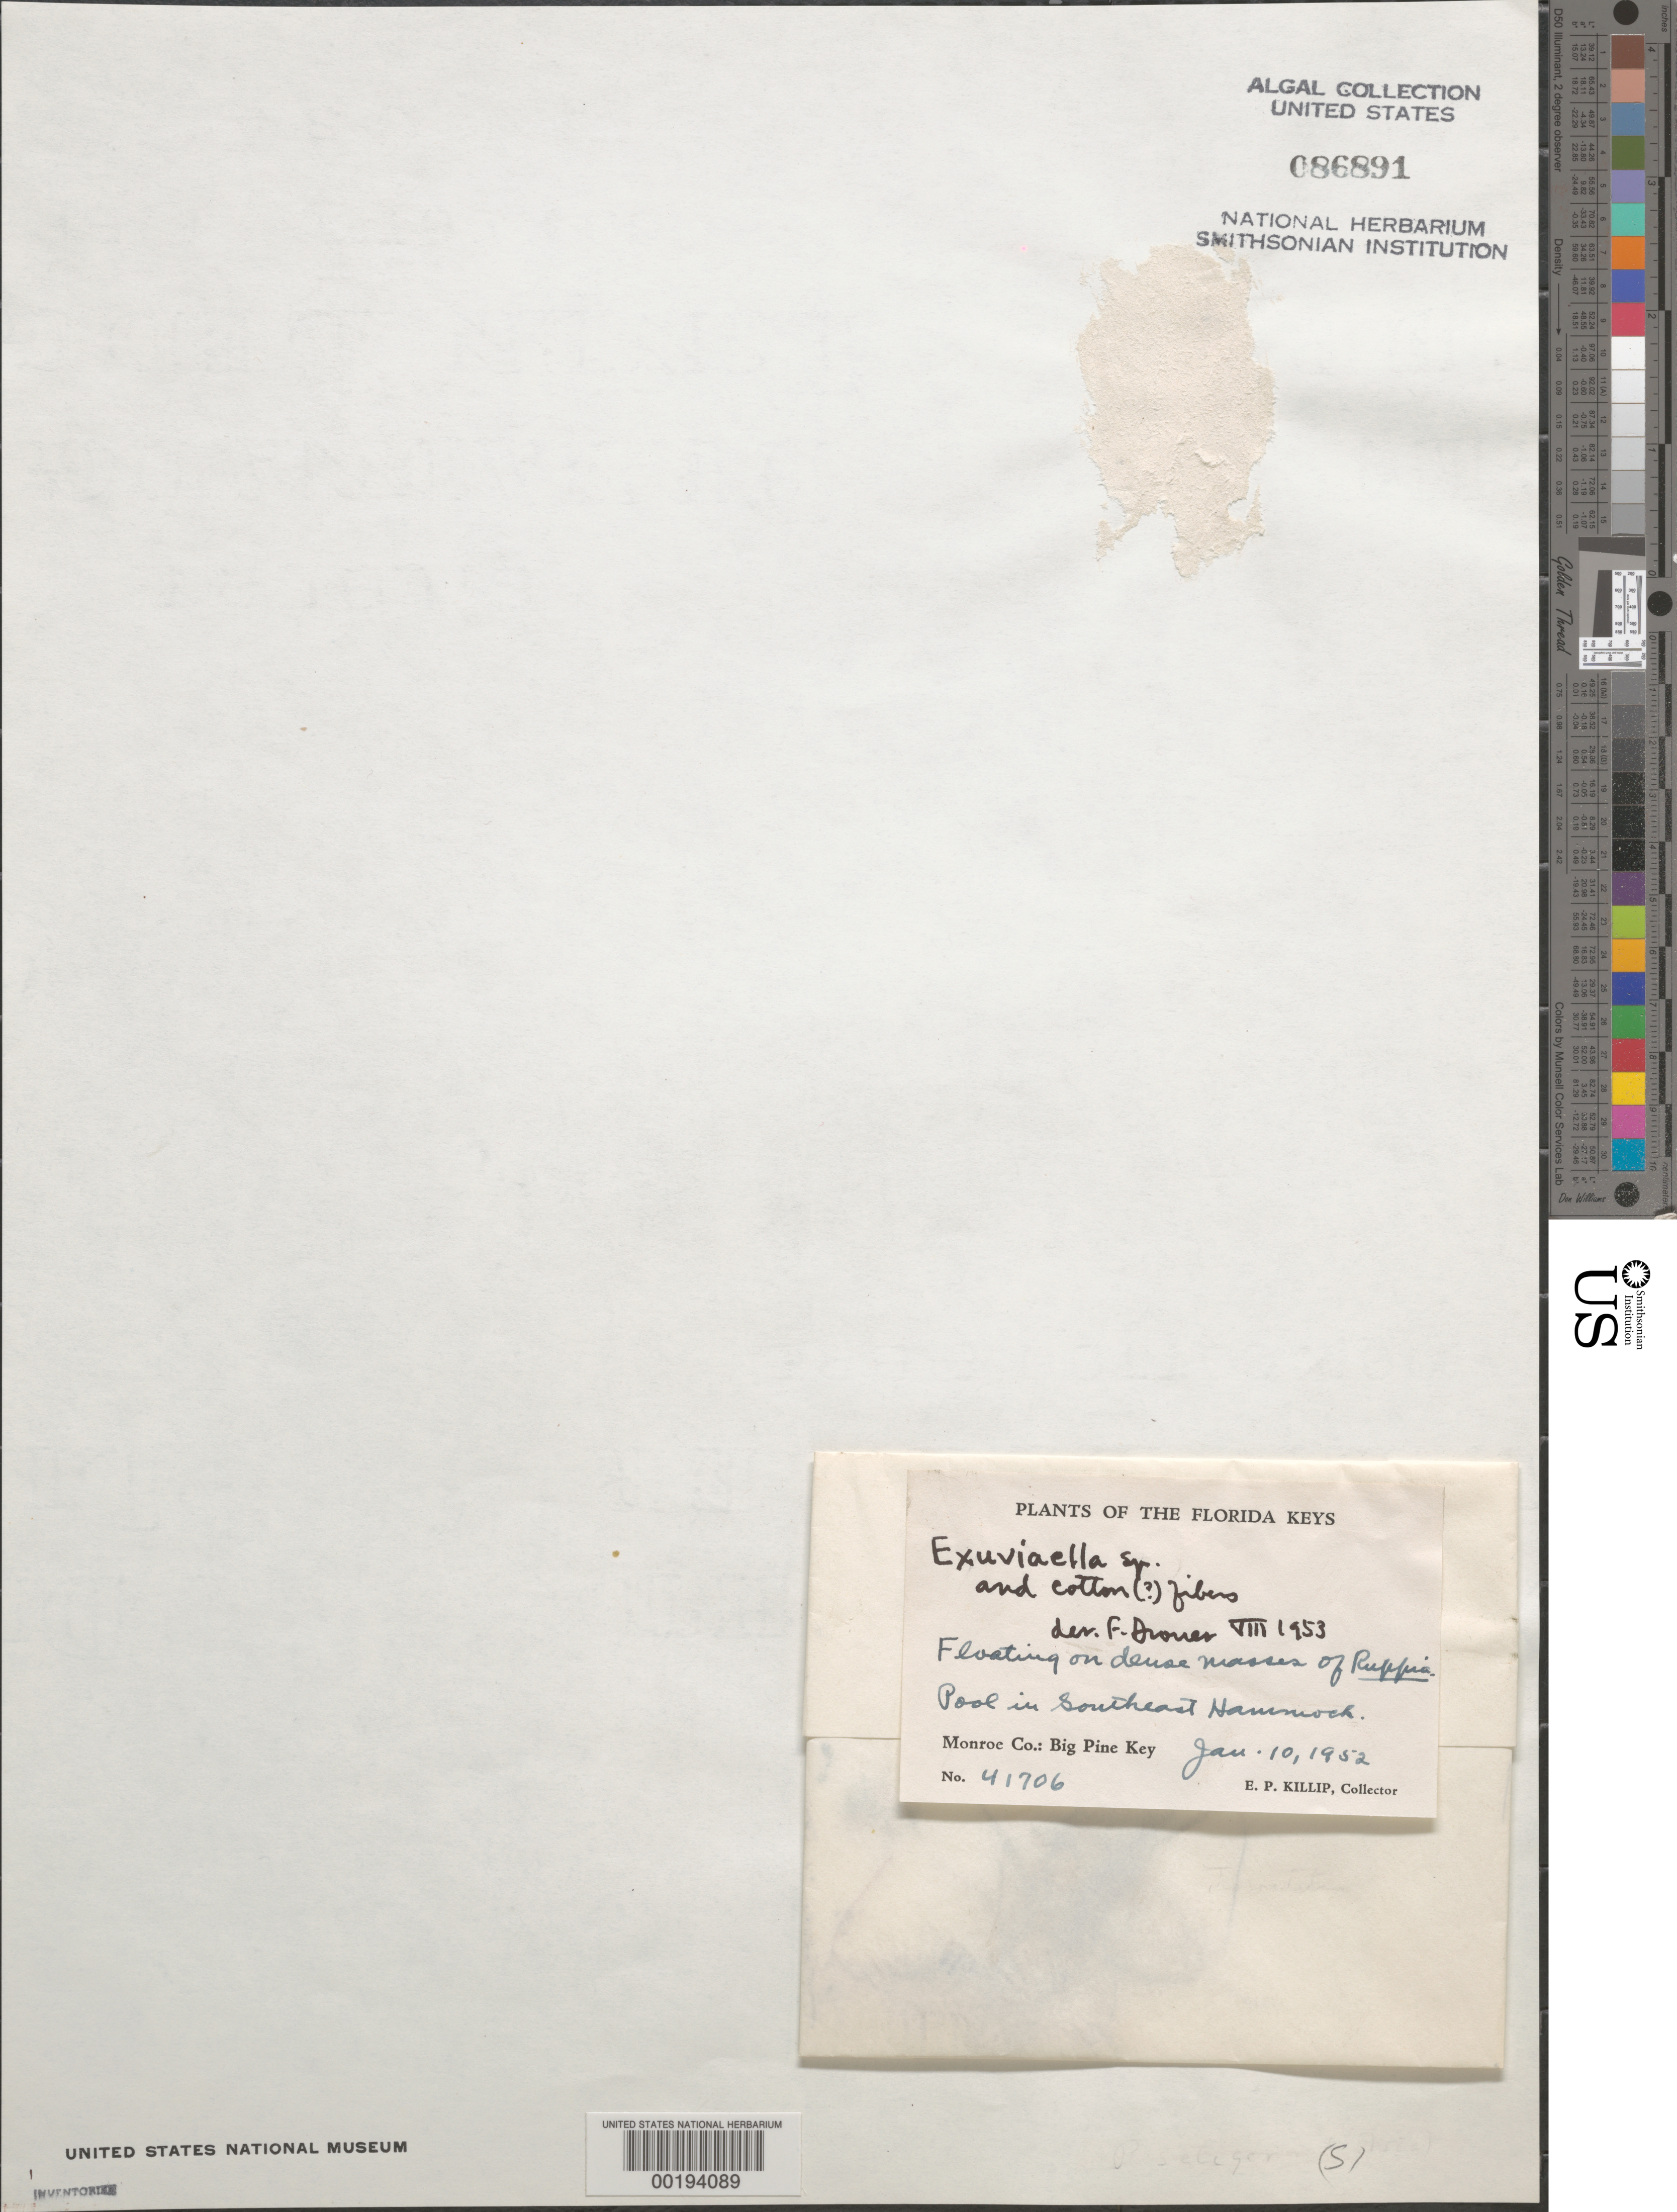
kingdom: Chromista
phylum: Myzozoa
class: Dinophyceae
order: Prorocentrales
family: Prorocentraceae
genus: Exuviaella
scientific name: Exuviaella sp.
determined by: Drouet, F. E.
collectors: E. P. Killip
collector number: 41706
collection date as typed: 10 Jan 1952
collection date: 1952-01-10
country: United States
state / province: Florida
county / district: Monroe County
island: Big Pine Key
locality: Southeast Hammock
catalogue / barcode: US 86891